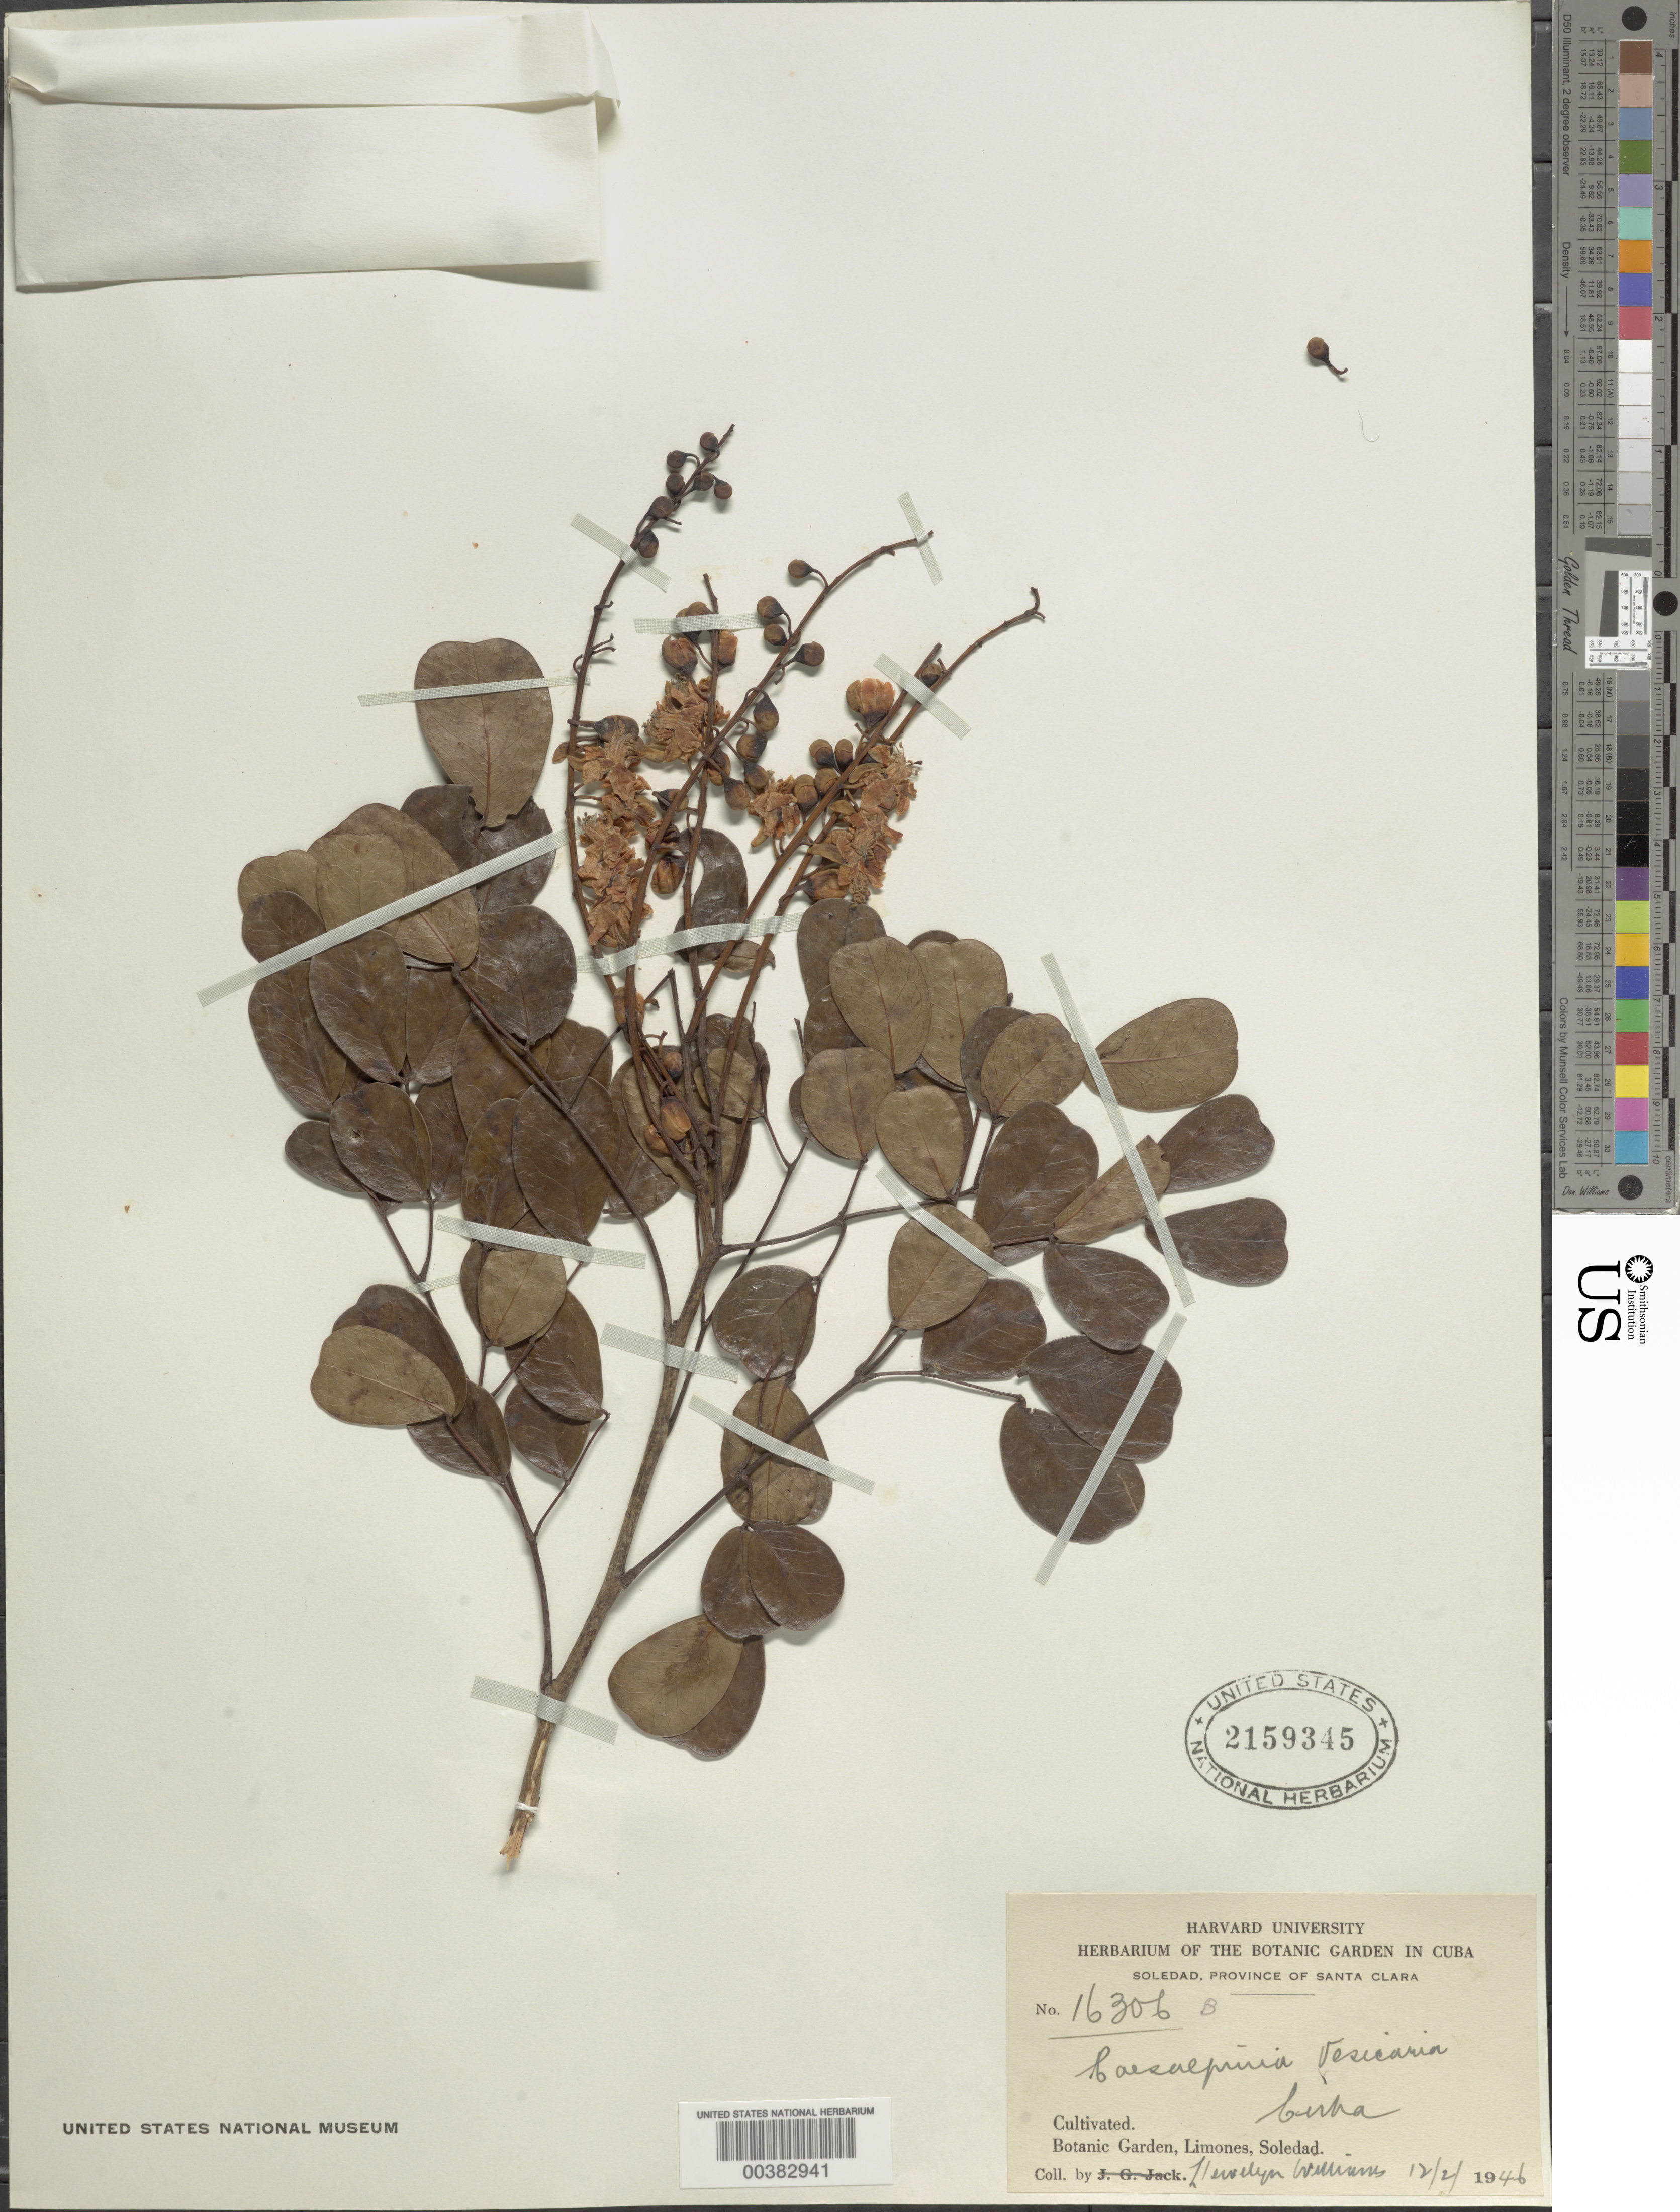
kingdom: Plantae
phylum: Tracheophyta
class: Magnoliopsida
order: Fabales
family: Fabaceae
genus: Tara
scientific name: Tara vesicaria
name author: (L.) Molinari et al.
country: United States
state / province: Massachusetts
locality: Arnold Arboretum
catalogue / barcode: US 2159345